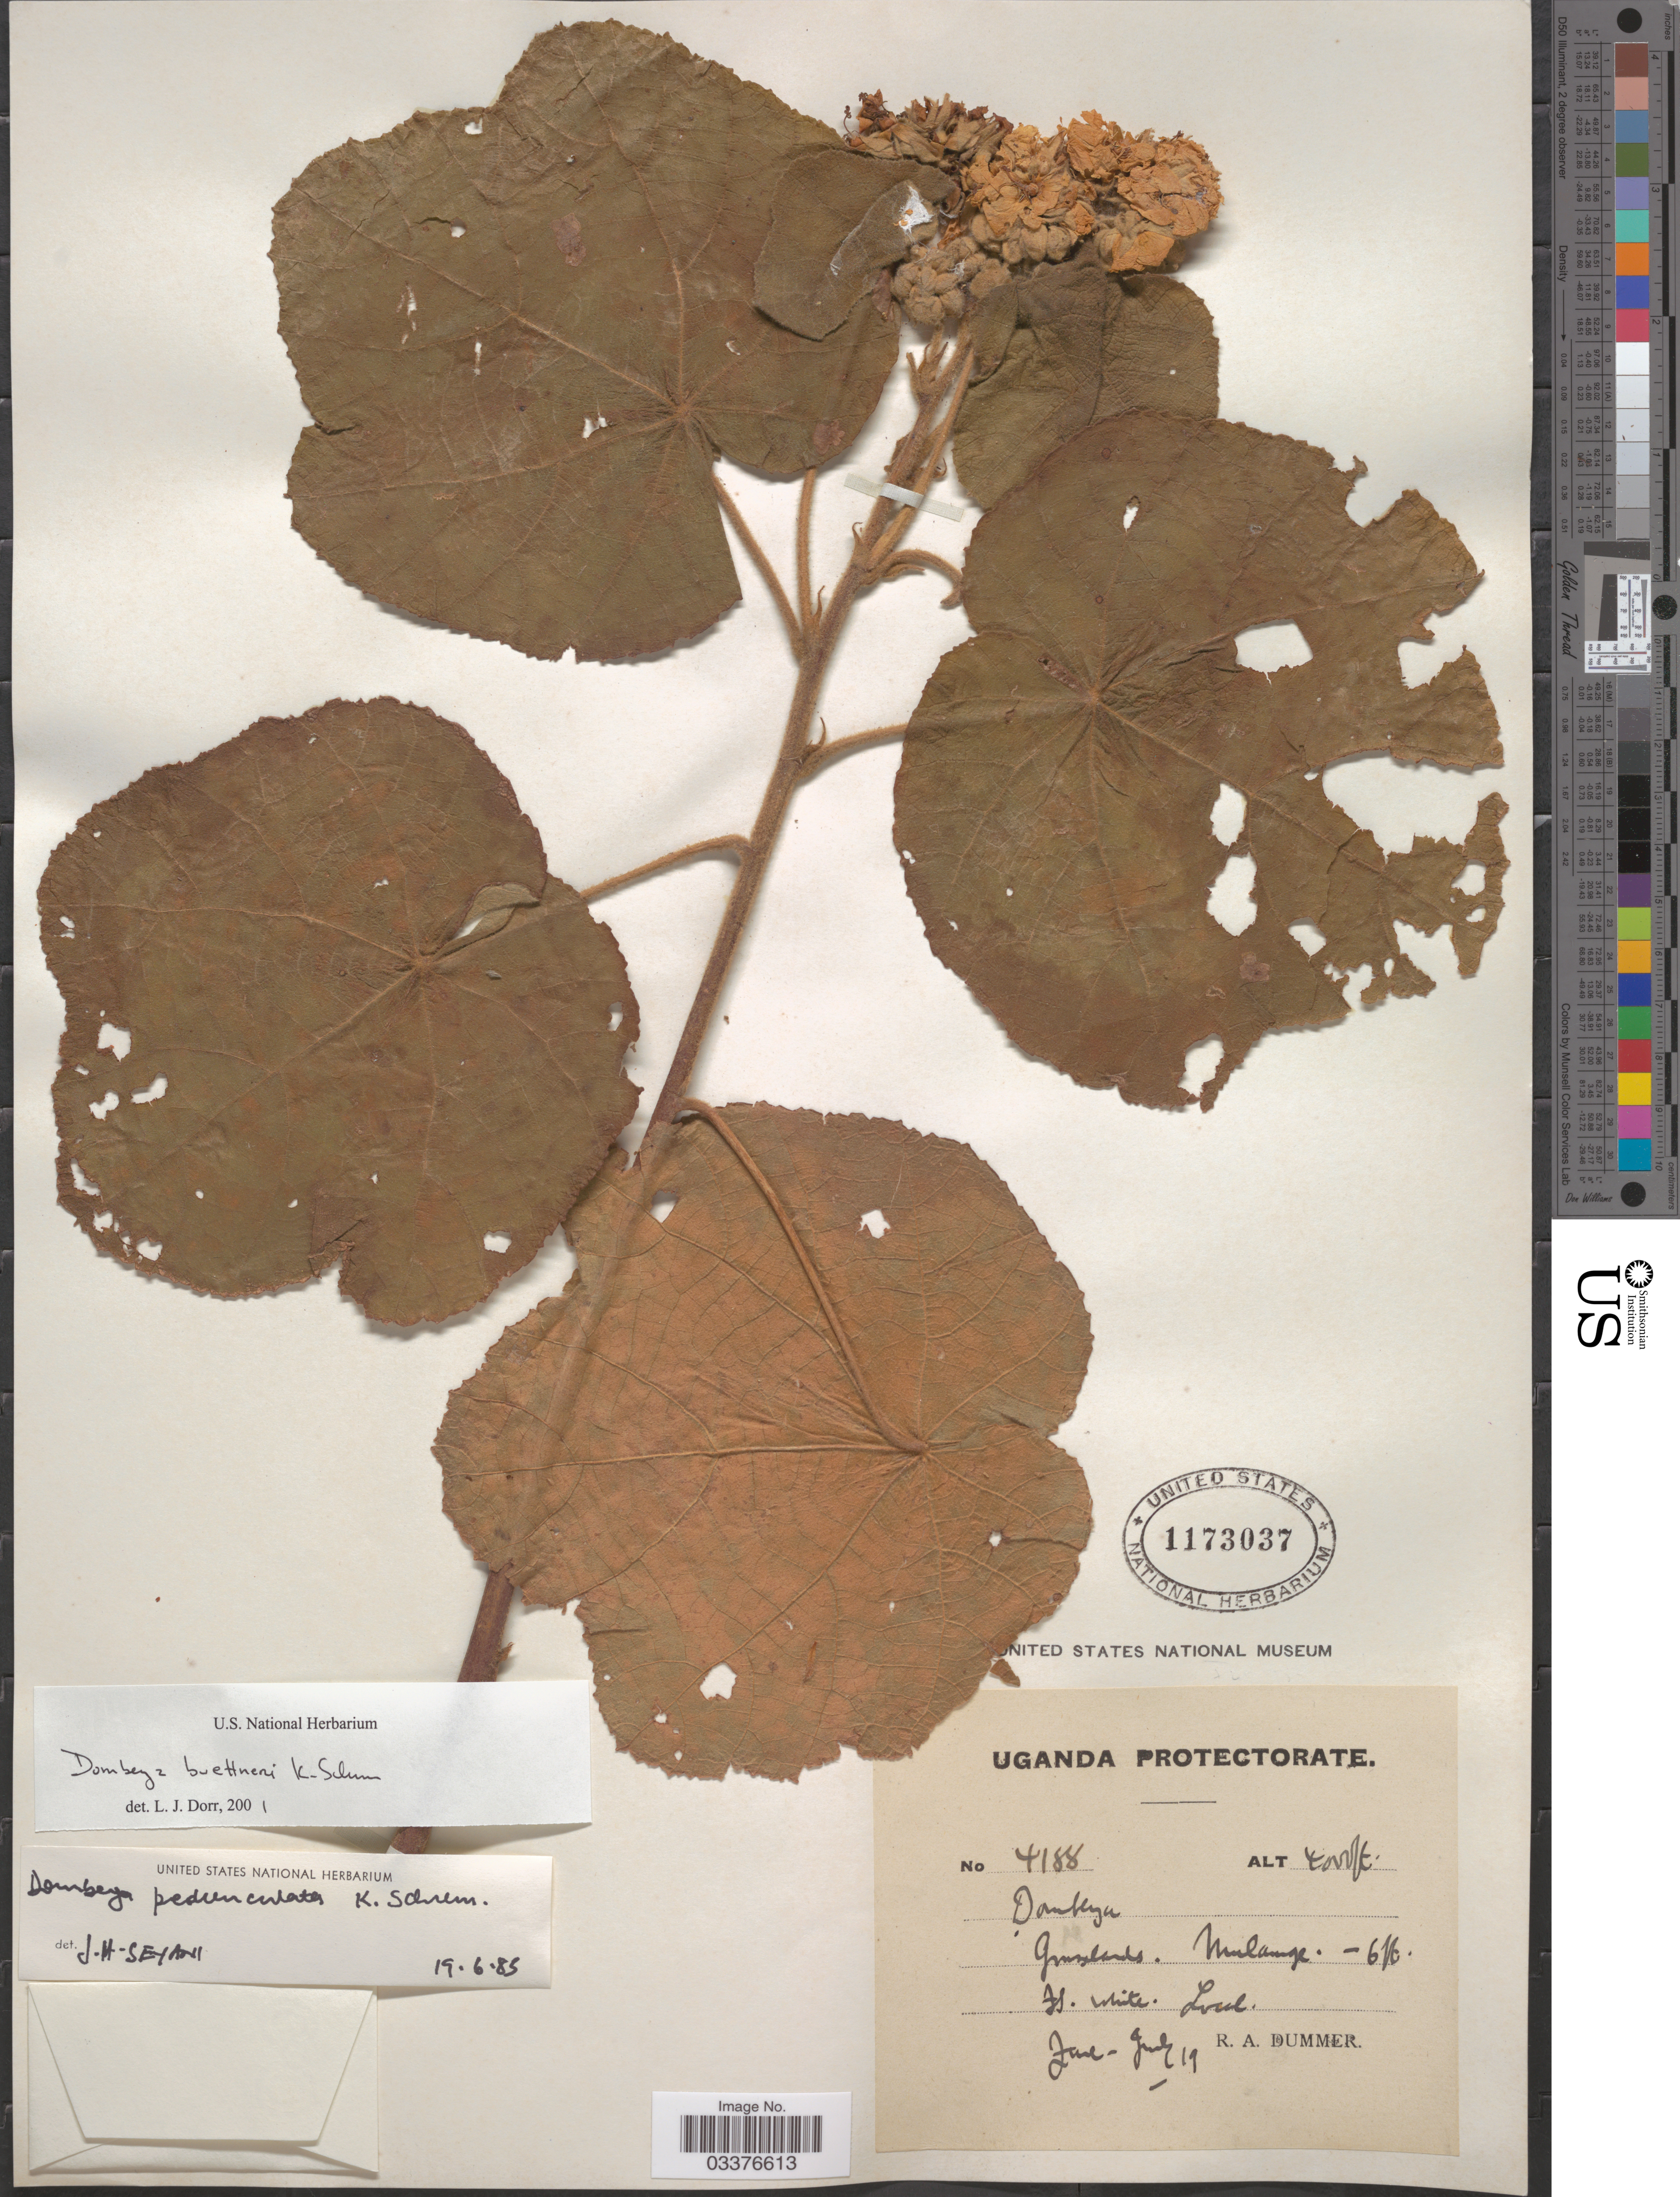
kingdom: Plantae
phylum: Tracheophyta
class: Magnoliopsida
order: Malvales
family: Malvaceae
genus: Dombeya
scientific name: Dombeya buettneri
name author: K. Schum.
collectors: R. Dümmer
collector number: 4188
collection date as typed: Transcribed d/m/y: /6/19 to /7/19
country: Uganda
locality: Uganda Protectorate. Mulange.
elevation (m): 1219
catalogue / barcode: US 1173037